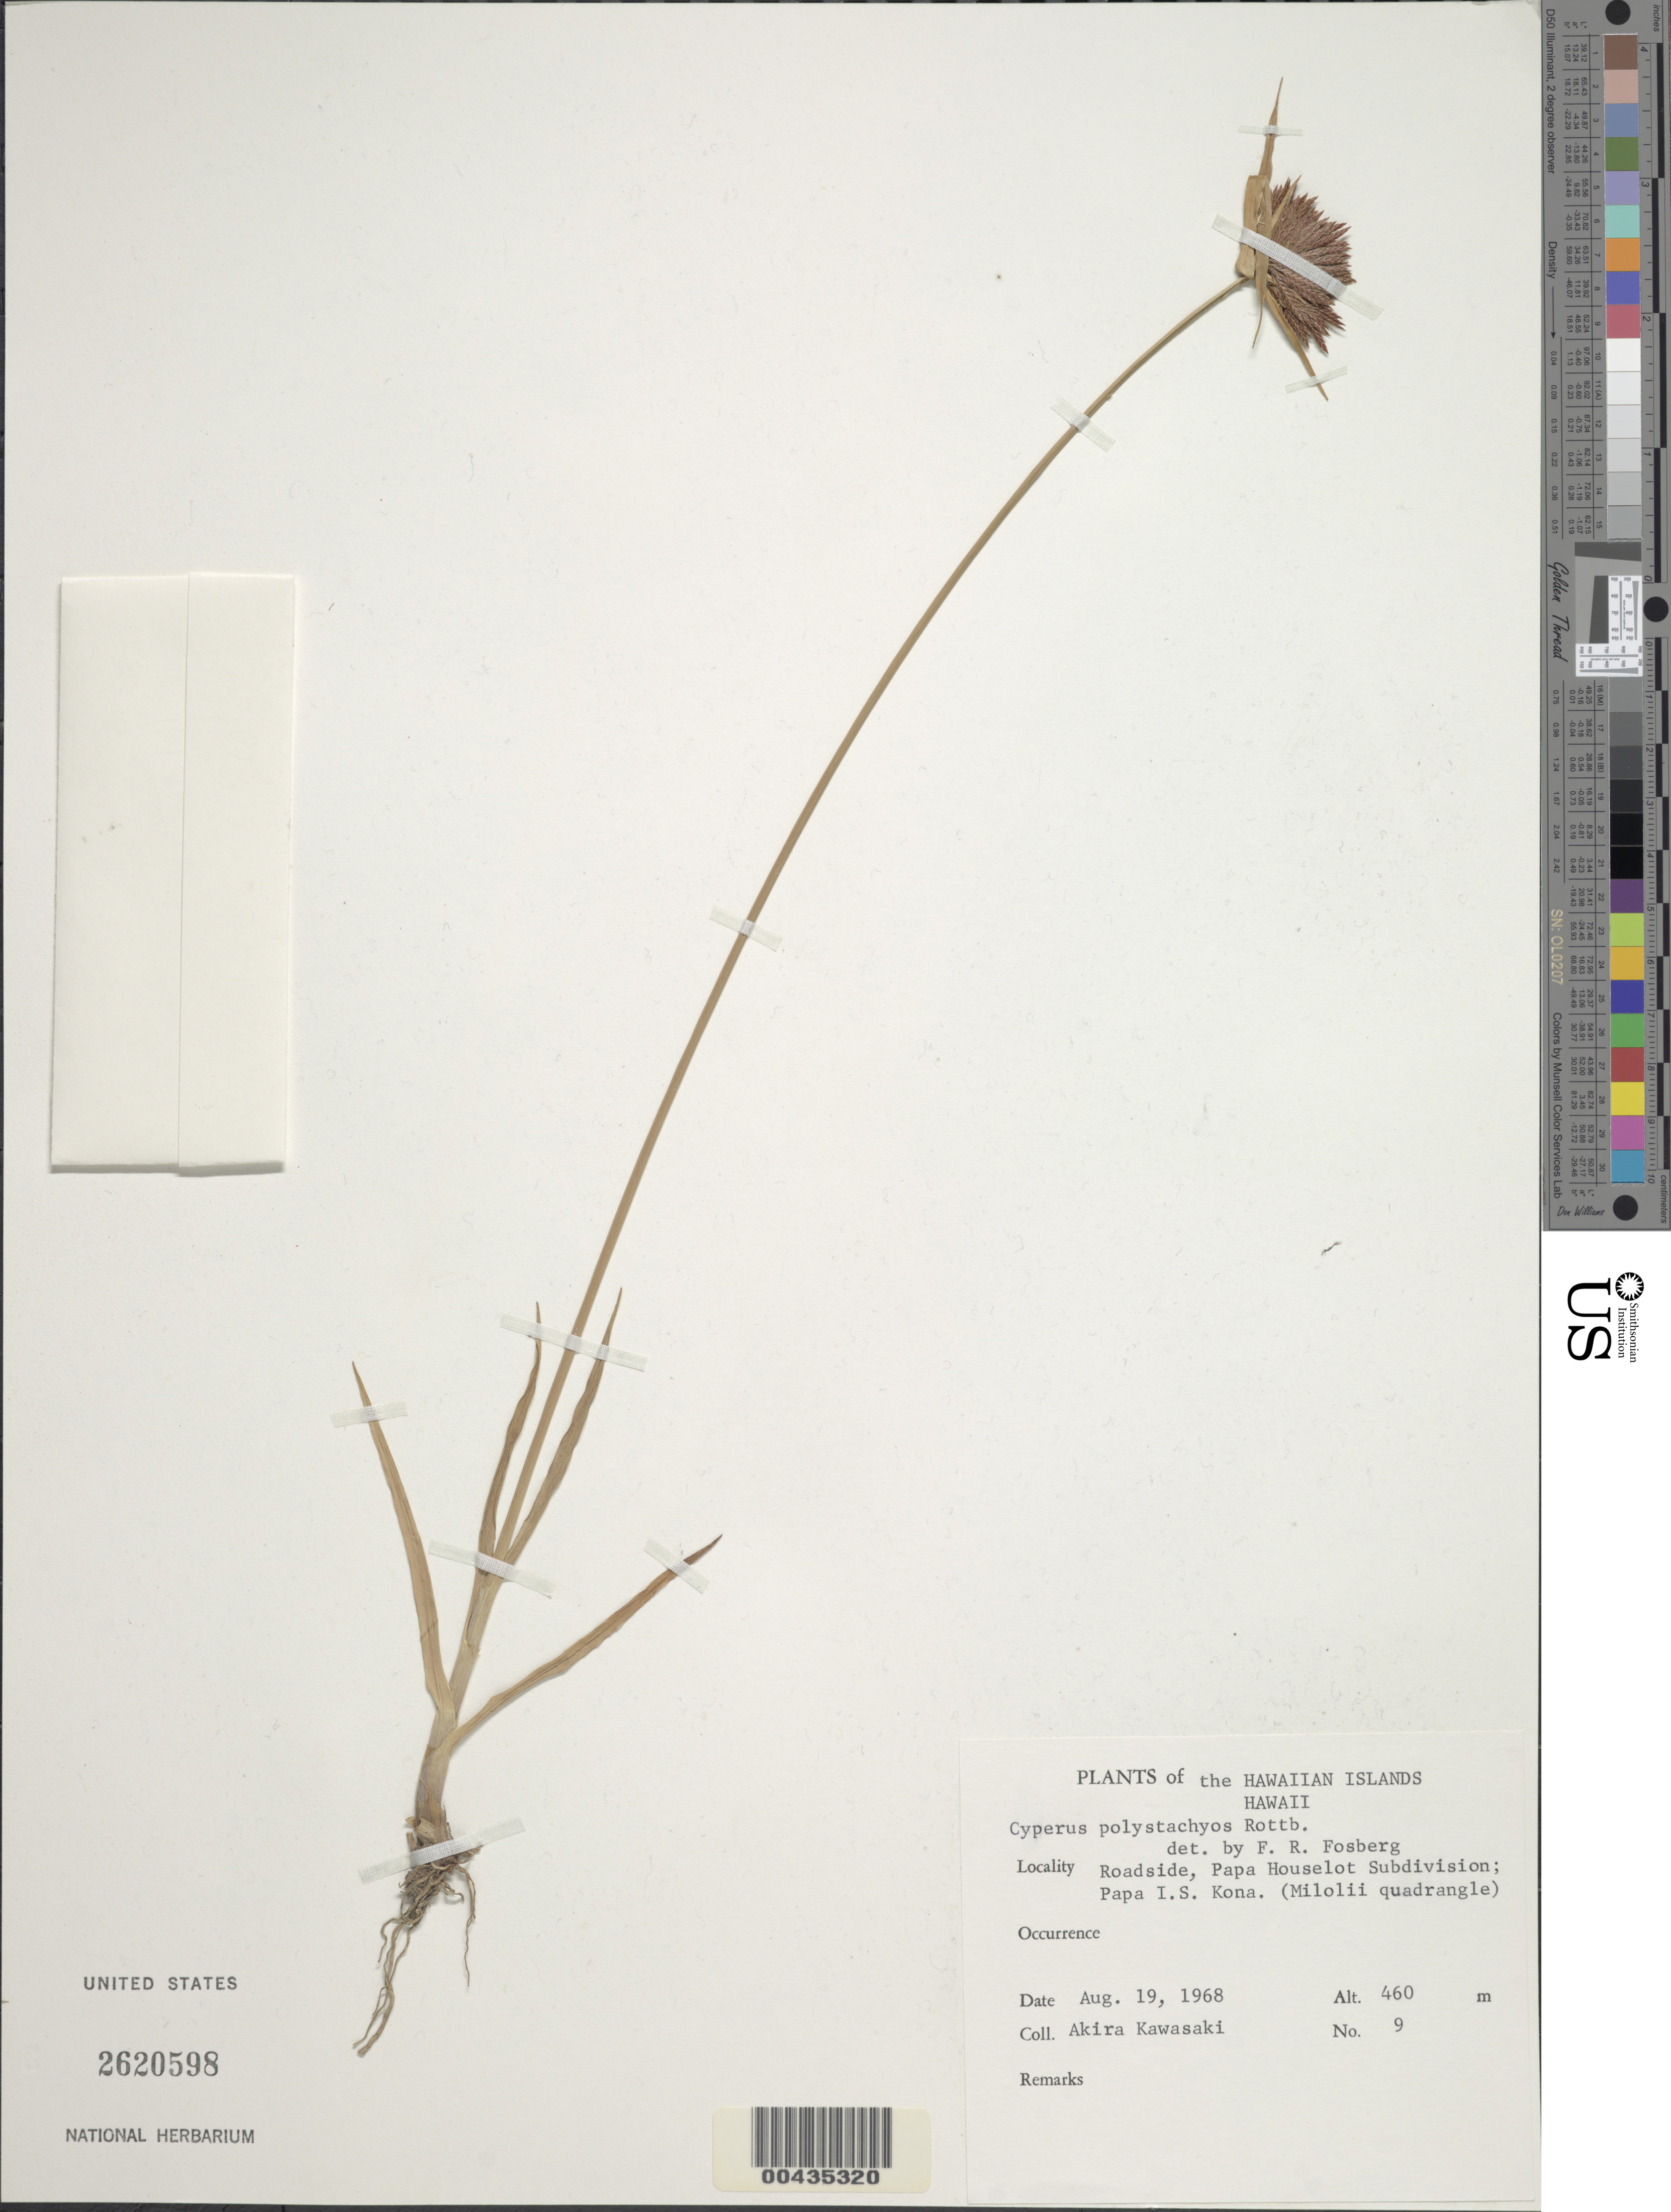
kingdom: Plantae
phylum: Tracheophyta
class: Liliopsida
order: Poales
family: Cyperaceae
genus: Cyperus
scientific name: Cyperus polystachyos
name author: Rottb.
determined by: Fosberg, F. R.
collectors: A. Kawasaki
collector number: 09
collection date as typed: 19 Aug 1968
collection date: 1968-08-19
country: United States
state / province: Hawaii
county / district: Hawaii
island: Hawaii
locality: Roadside, Papa Houselot Subdivision; Papa I.S. Kona. (Milolii quadrangle)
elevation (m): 460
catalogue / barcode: US 2620598